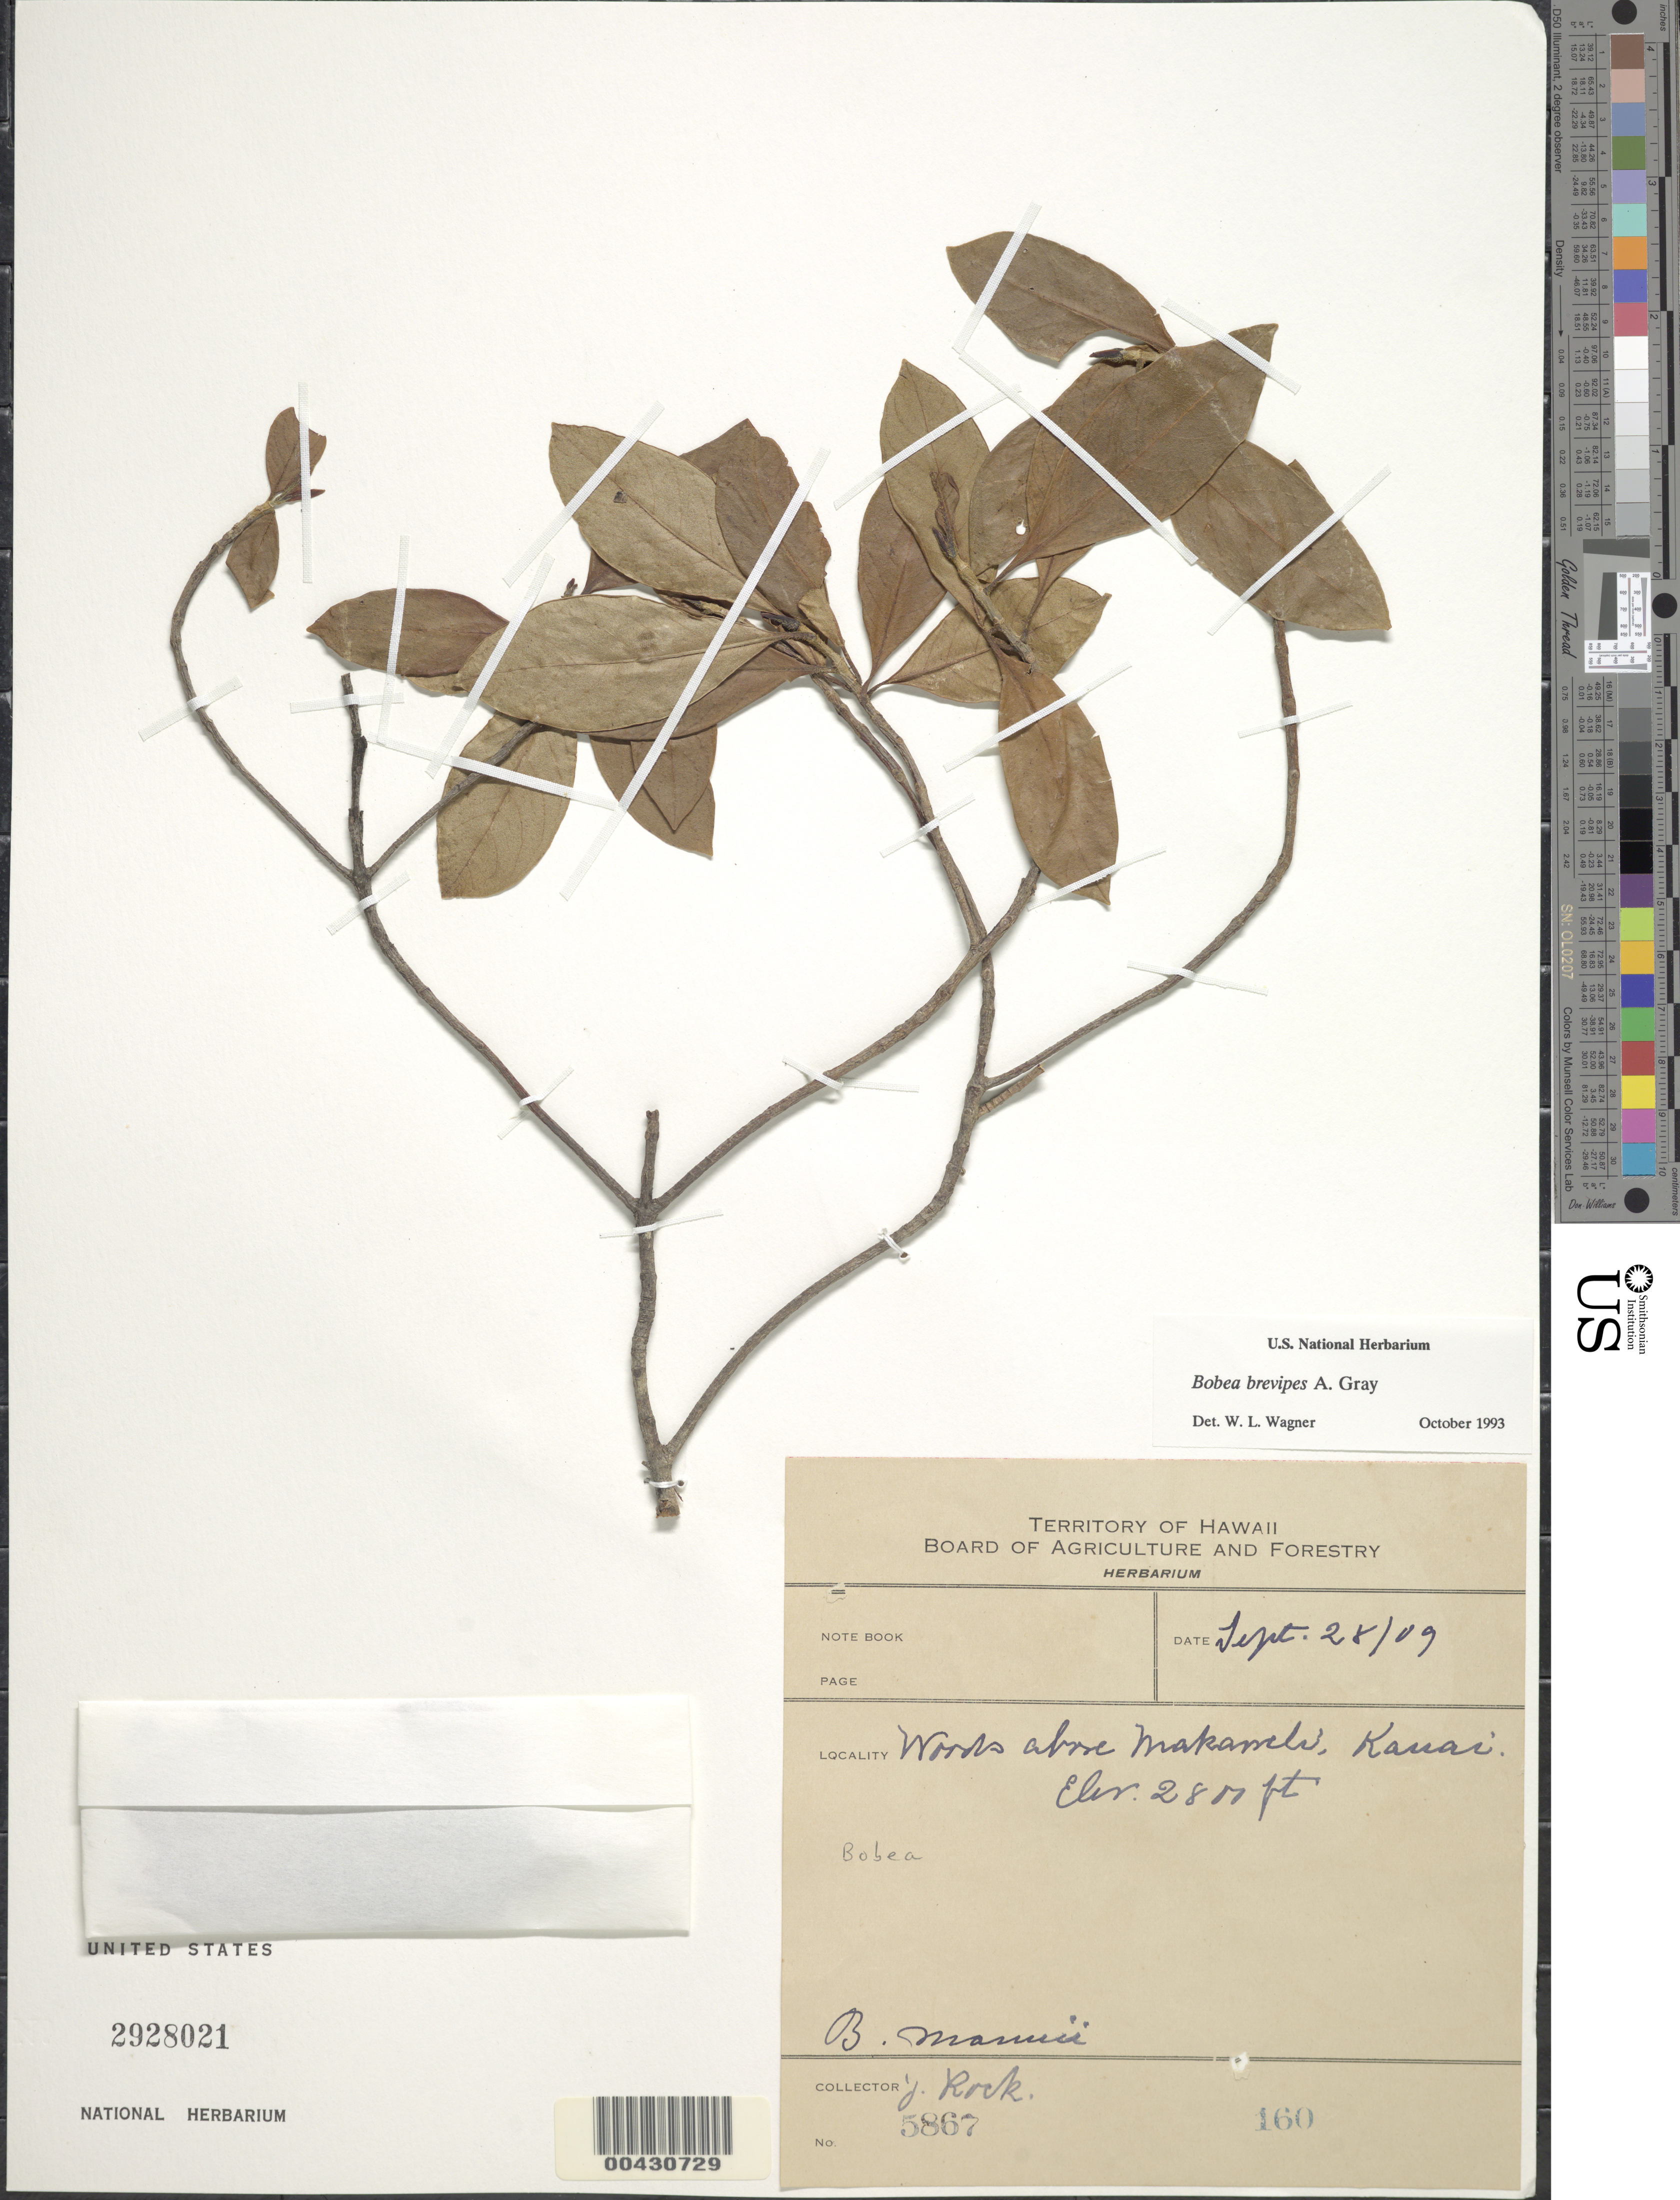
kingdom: Plantae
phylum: Tracheophyta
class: Magnoliopsida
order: Gentianales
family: Rubiaceae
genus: Bobea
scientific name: Bobea brevipes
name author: A. Gray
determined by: Wagner, W. L., (BOT), Smithsonian Institution - National Museum of Natural History (UNITED STATES)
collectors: J. F. Rock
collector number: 5867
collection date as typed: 28 Sep 1909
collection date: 1909-09-28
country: United States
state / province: Hawaii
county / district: Kauai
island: Kaua'i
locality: Above Makaweli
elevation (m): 853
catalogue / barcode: US 2928021